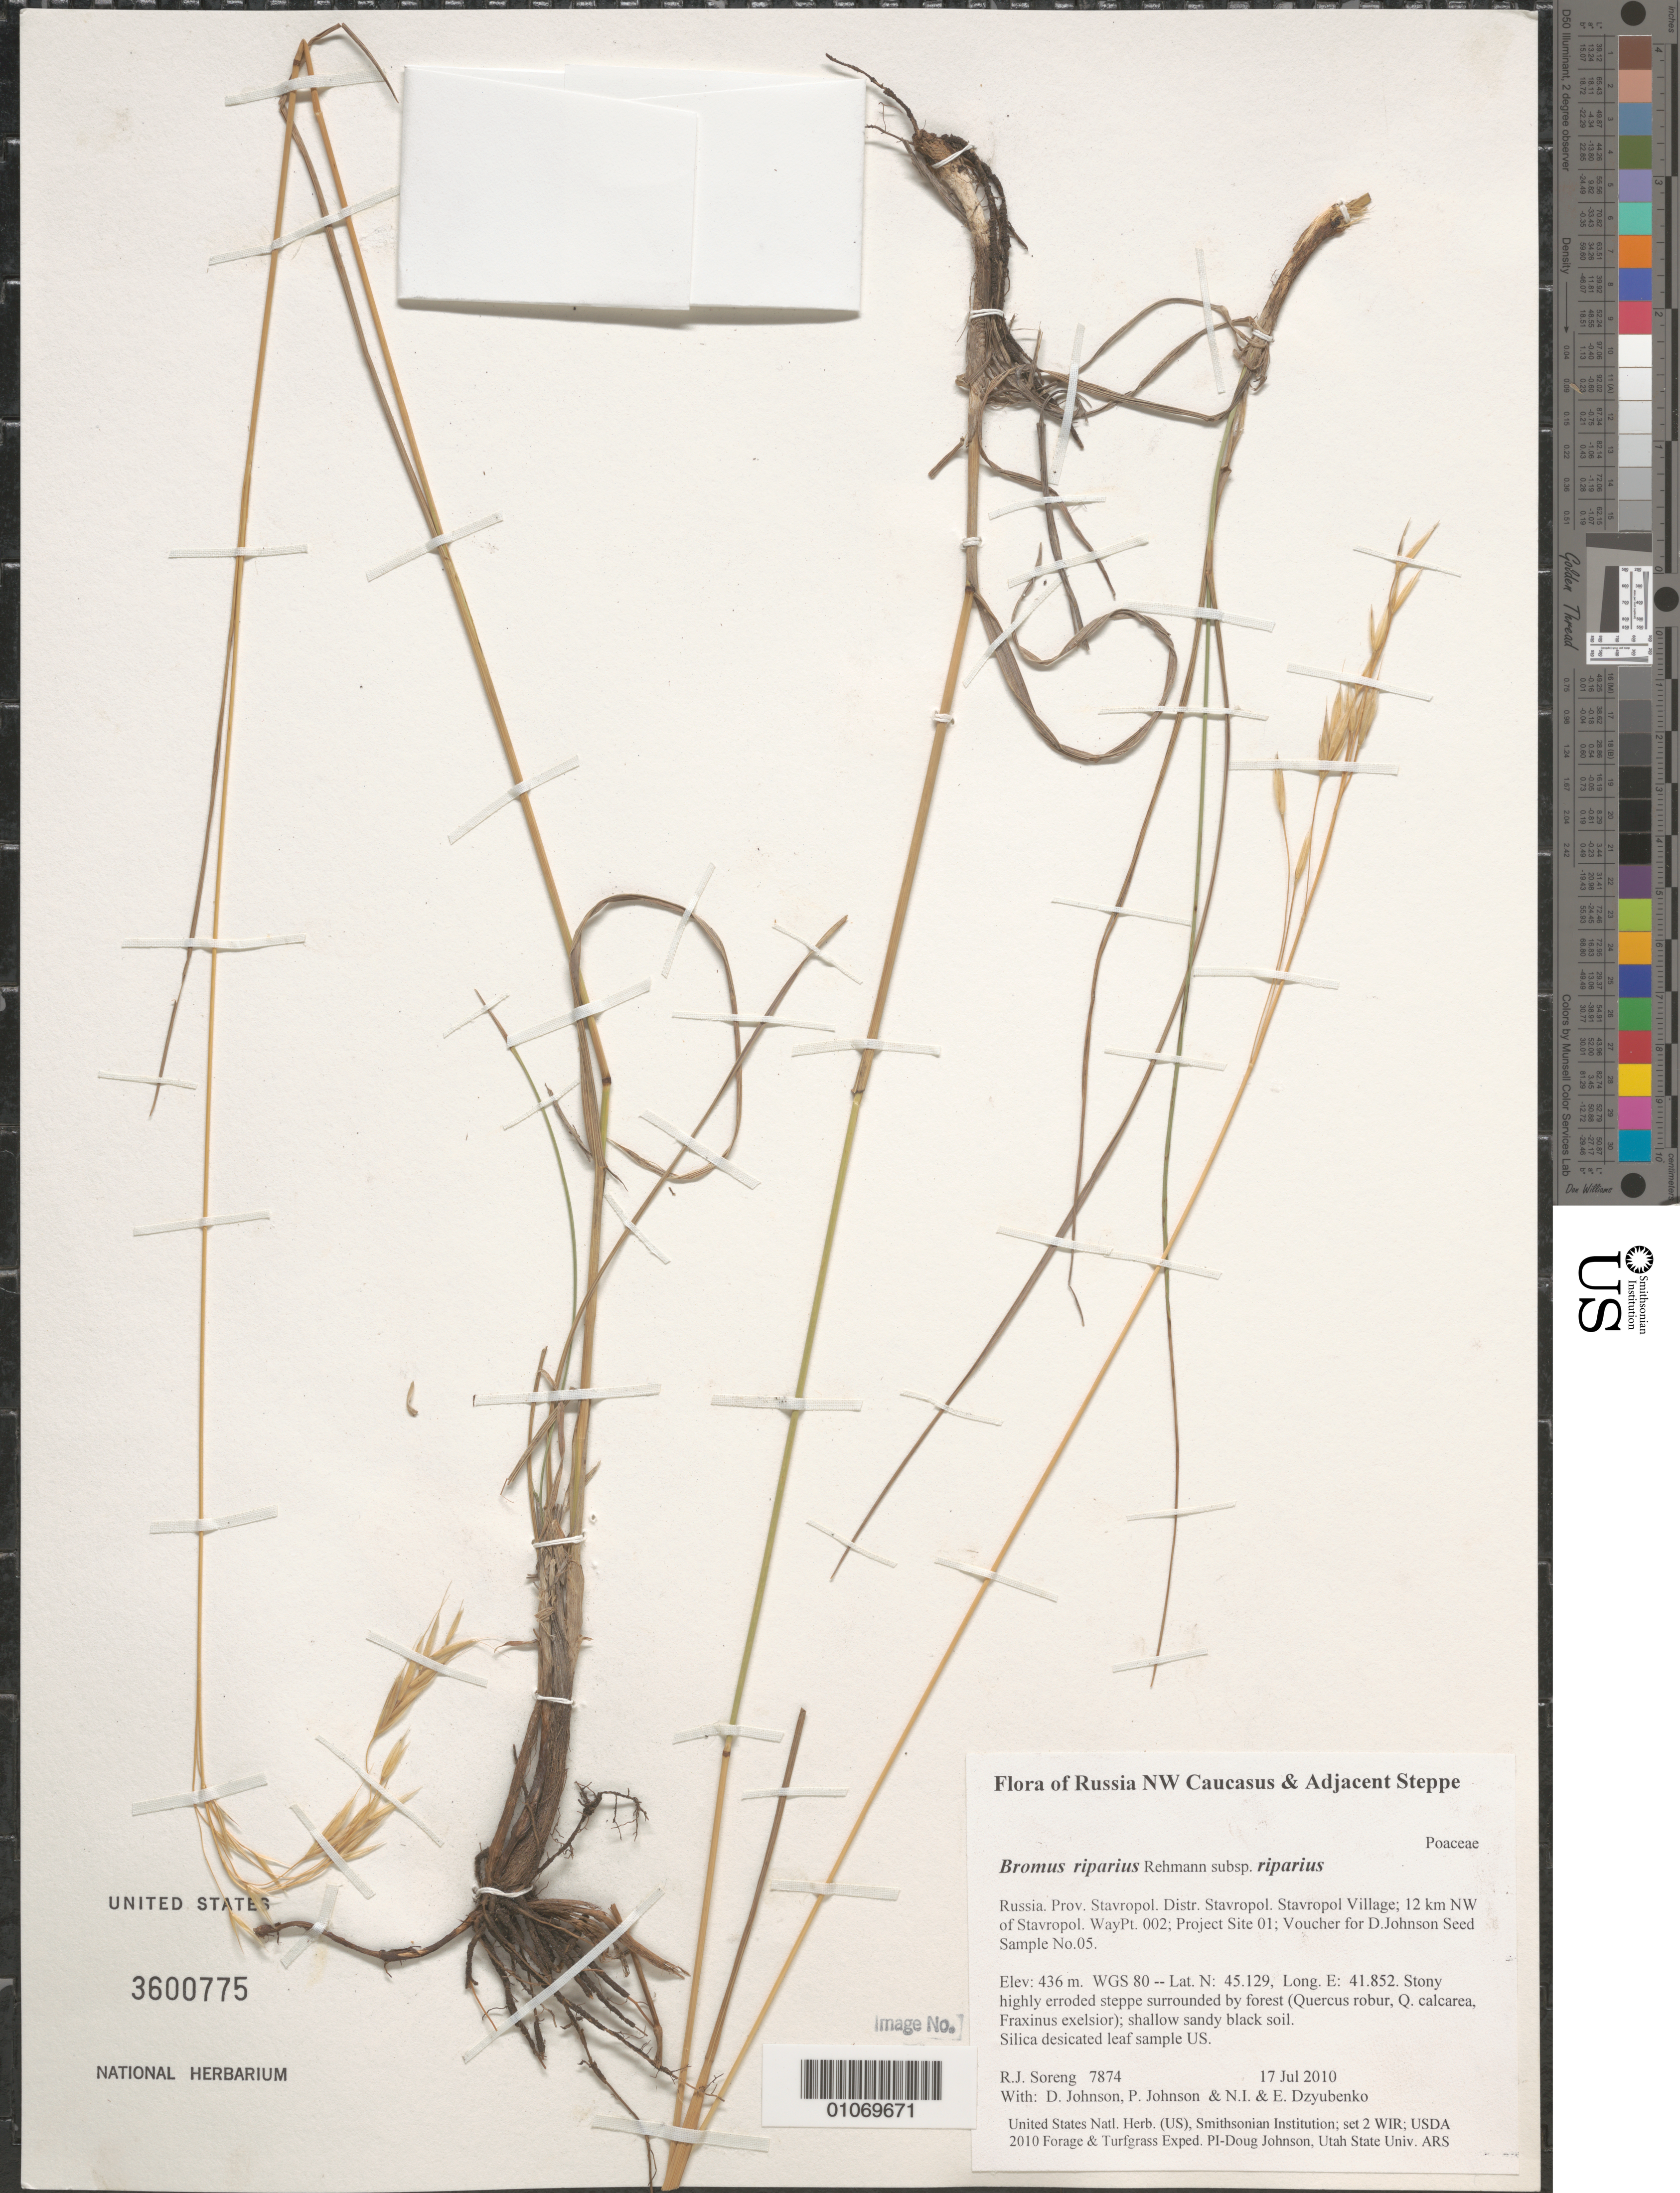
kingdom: Plantae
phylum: Tracheophyta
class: Liliopsida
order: Poales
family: Poaceae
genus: Bromus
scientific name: Bromus riparius subsp. riparius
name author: Rehmann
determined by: Soreng, Robert J., Research Associate (BOT), Smithsonian Institution - National Museum of Natural History (UNITED STATES)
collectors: R. J. Soreng, D. Johnson, P. Johnson, N. Dzyubenko & E. Dzyubenko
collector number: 7874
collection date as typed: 17 Jul 2010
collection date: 2010-07-17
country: Russian Federation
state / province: Stavropol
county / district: Stavropol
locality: Stavropol Village; 12 km NW of Stavropol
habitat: Stony highly erroded steppe surrounded by forest (Quercus robur, Q. calcarea, Fraxinus exelsior); shallow sandy black soil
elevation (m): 436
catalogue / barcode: US 3600775